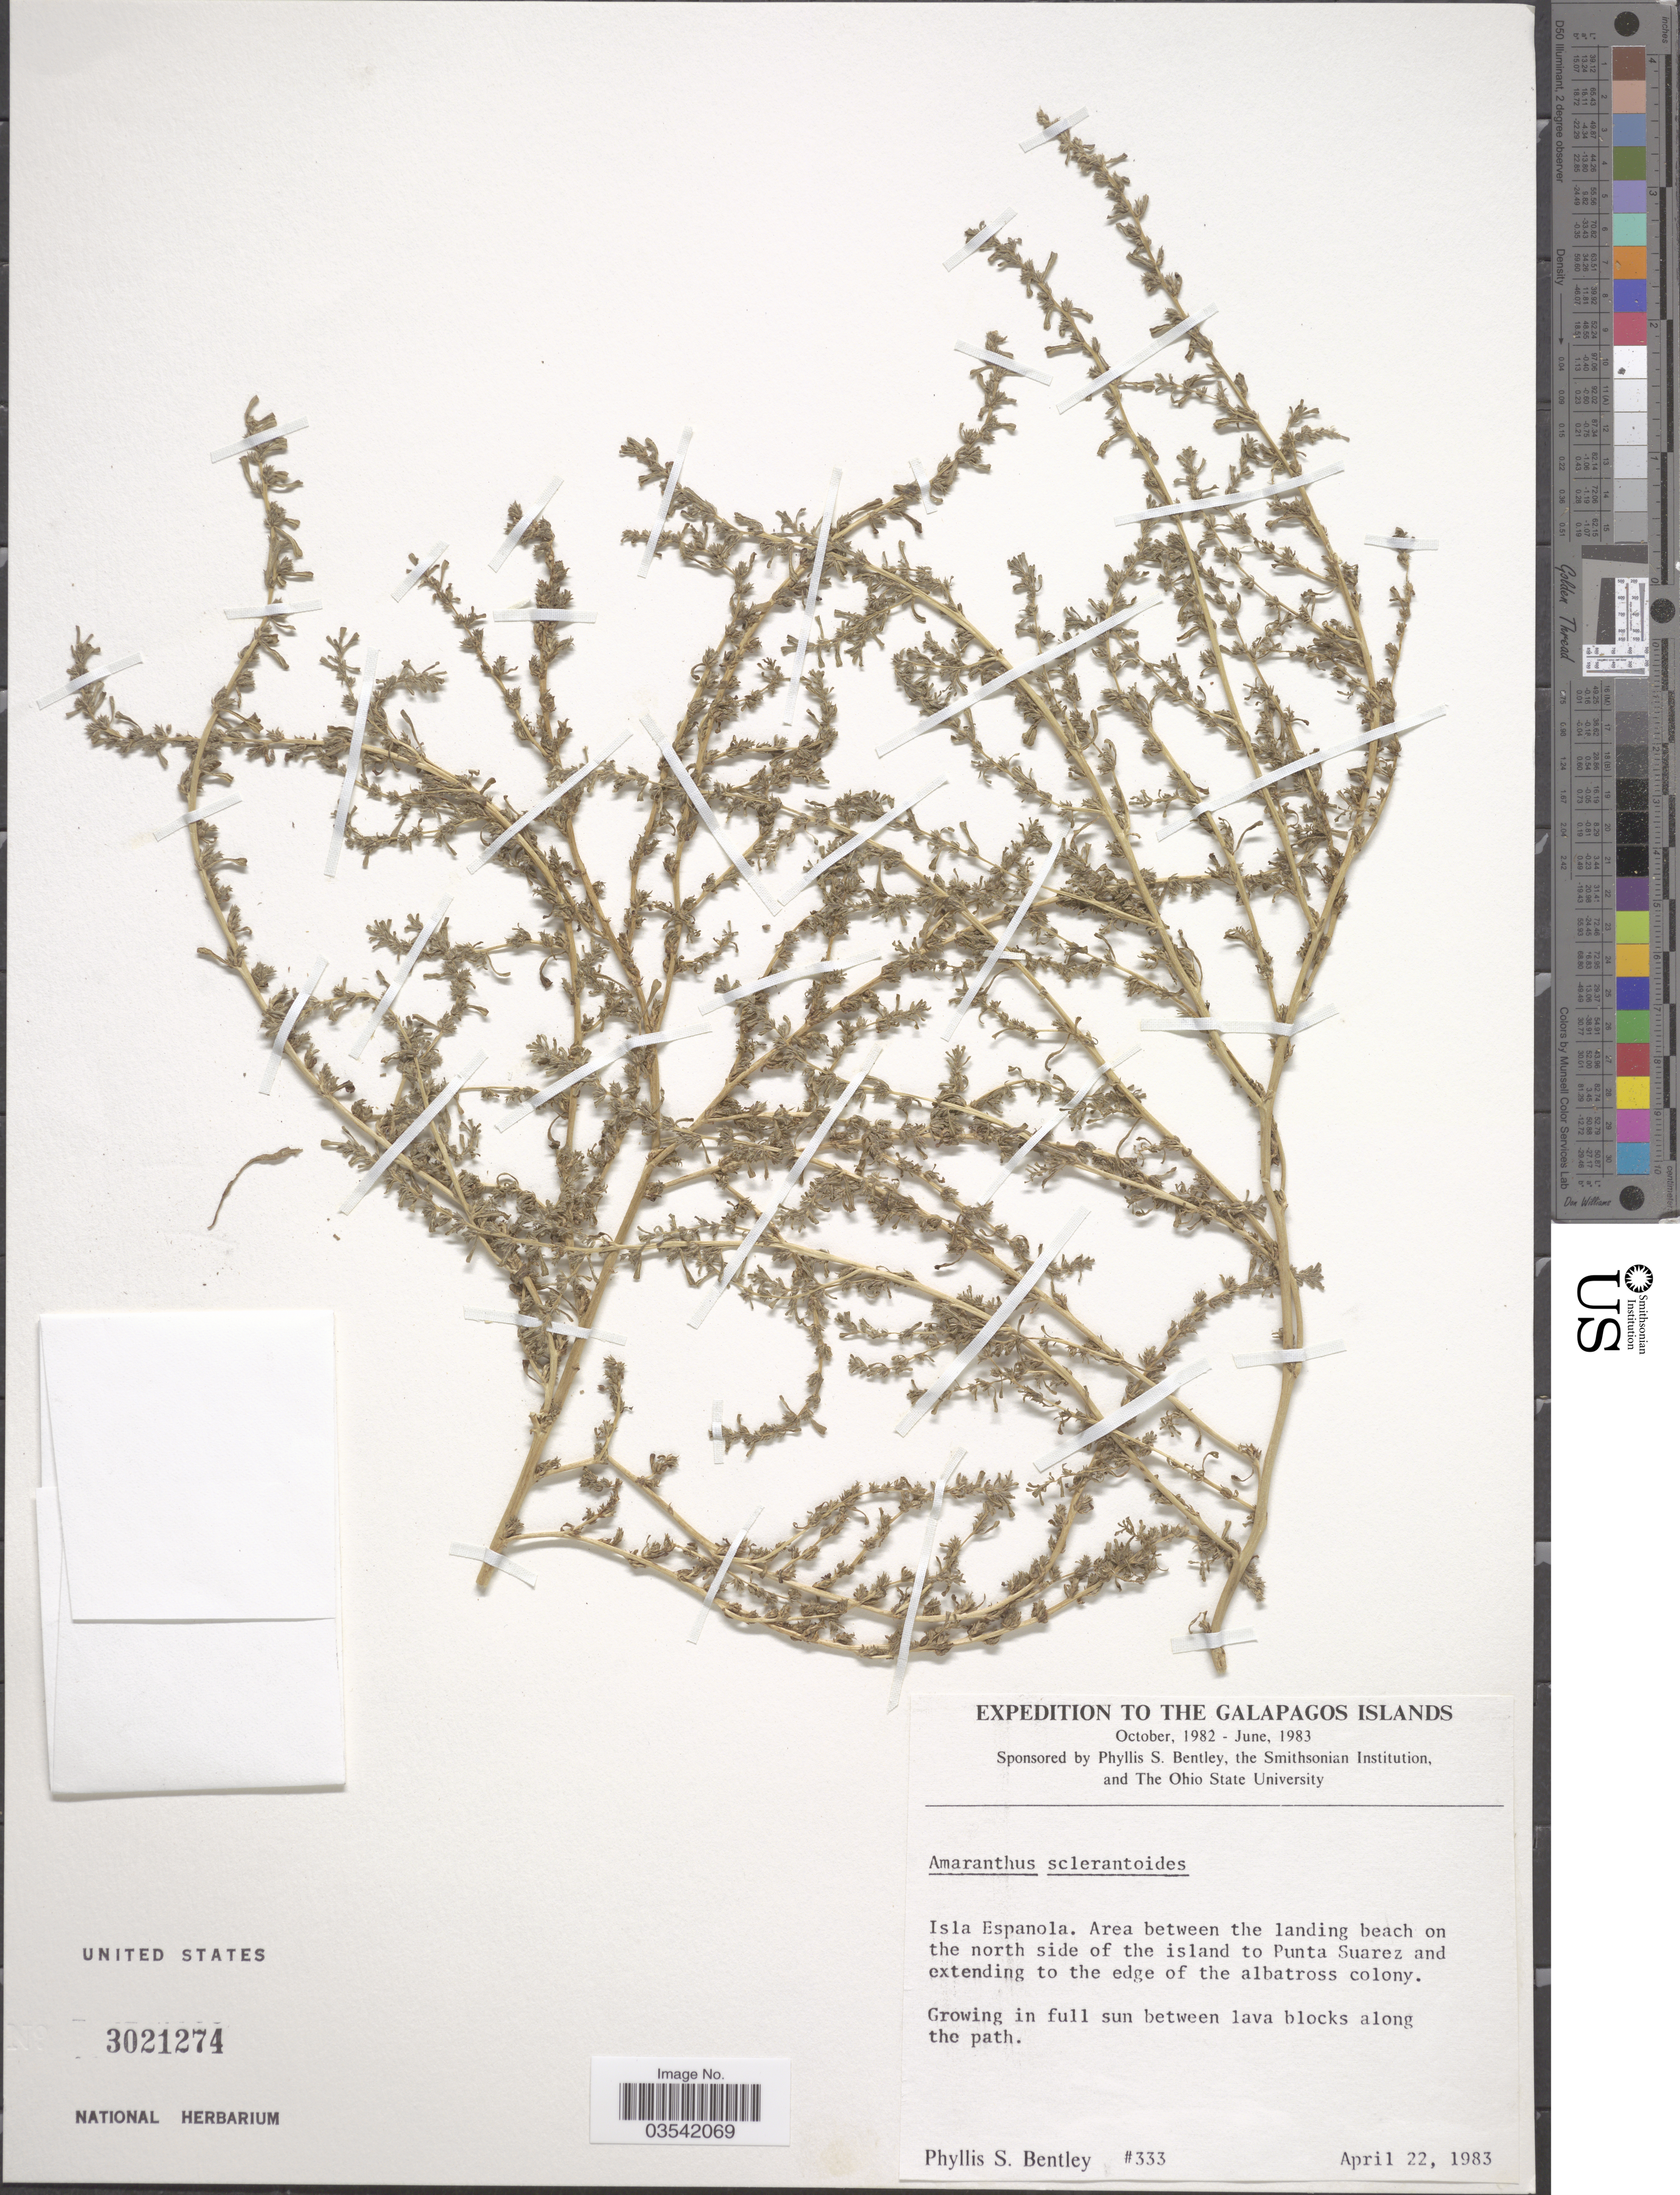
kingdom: Plantae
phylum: Tracheophyta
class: Magnoliopsida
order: Caryophyllales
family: Amaranthaceae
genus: Amaranthus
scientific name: Amaranthus sclerantoides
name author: (Andersson) Andersson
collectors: P. S. Bentley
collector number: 333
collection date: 1983-04-22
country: Ecuador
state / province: Colón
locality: Galapagos Islands. Isla Espanola. Area between the landing beach on the north side of the island to Punta Suarez and extending to the edge of the albatross colony.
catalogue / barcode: US 3021274